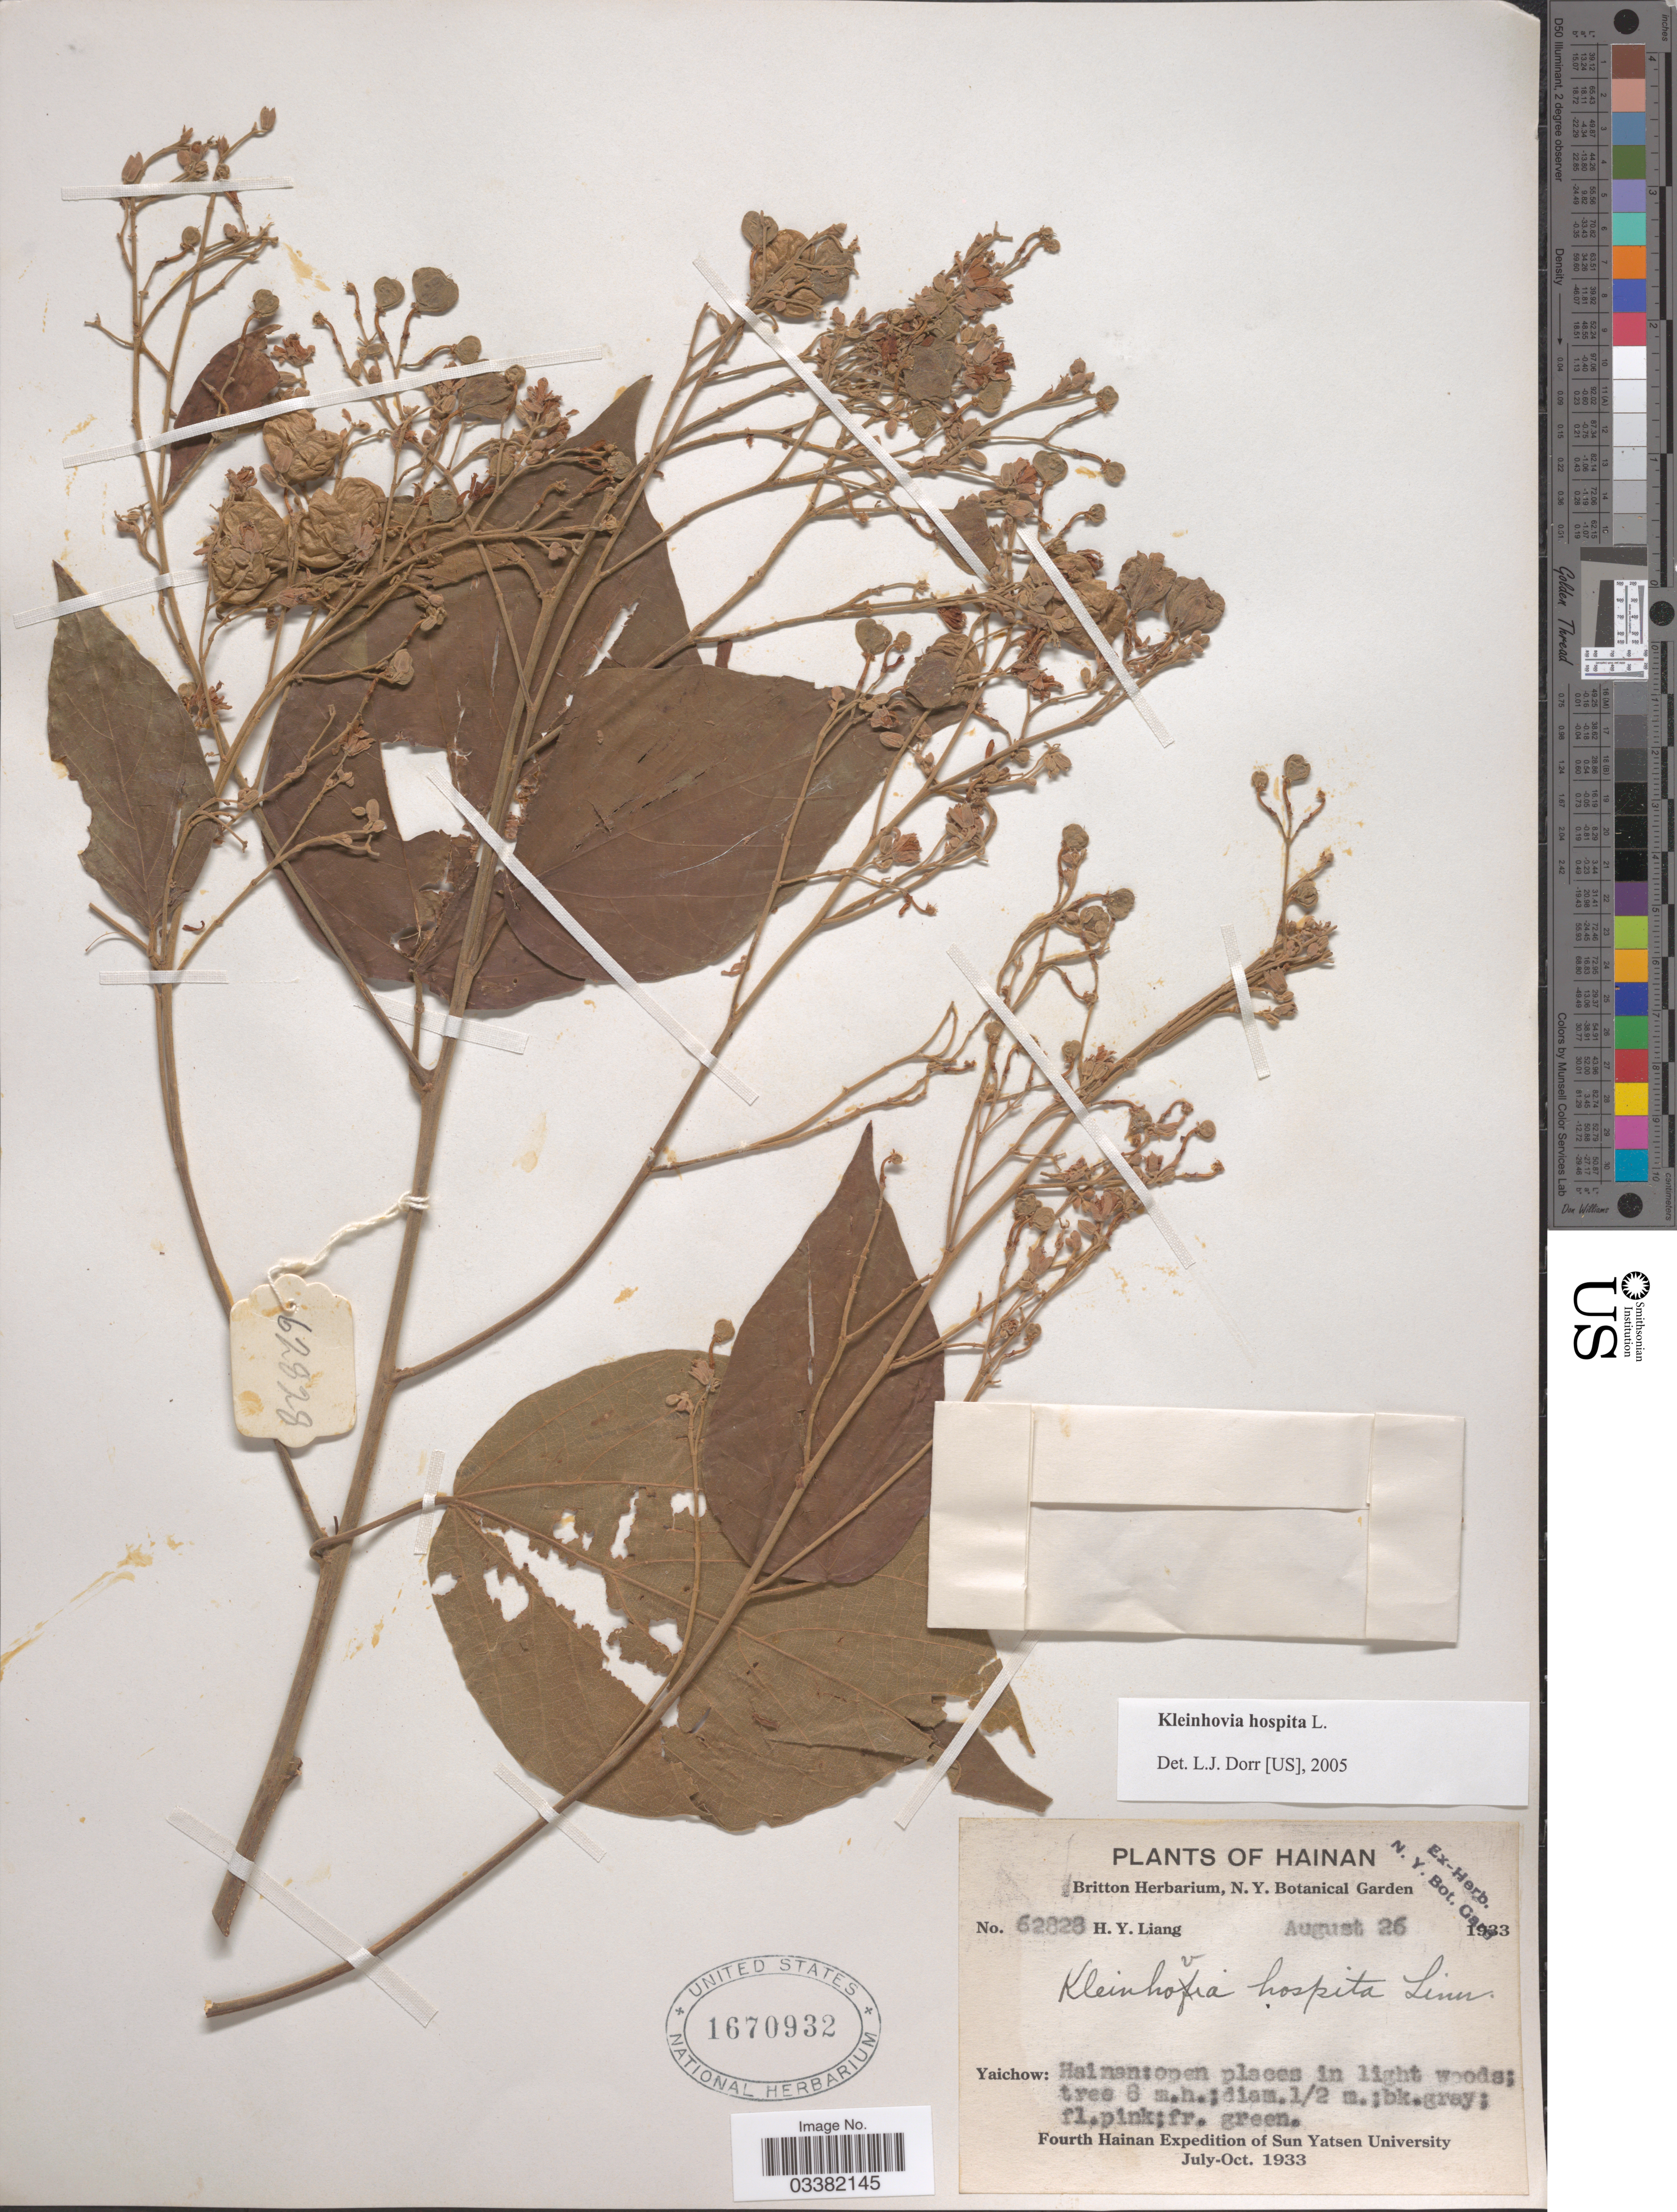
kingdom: Plantae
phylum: Tracheophyta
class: Magnoliopsida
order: Malvales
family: Malvaceae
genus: Kleinhovia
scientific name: Kleinhovia hospita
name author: L.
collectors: H. Y. Liang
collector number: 62828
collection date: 1933-08-26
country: China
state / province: Hainan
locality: Yaichow.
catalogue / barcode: US 1670932